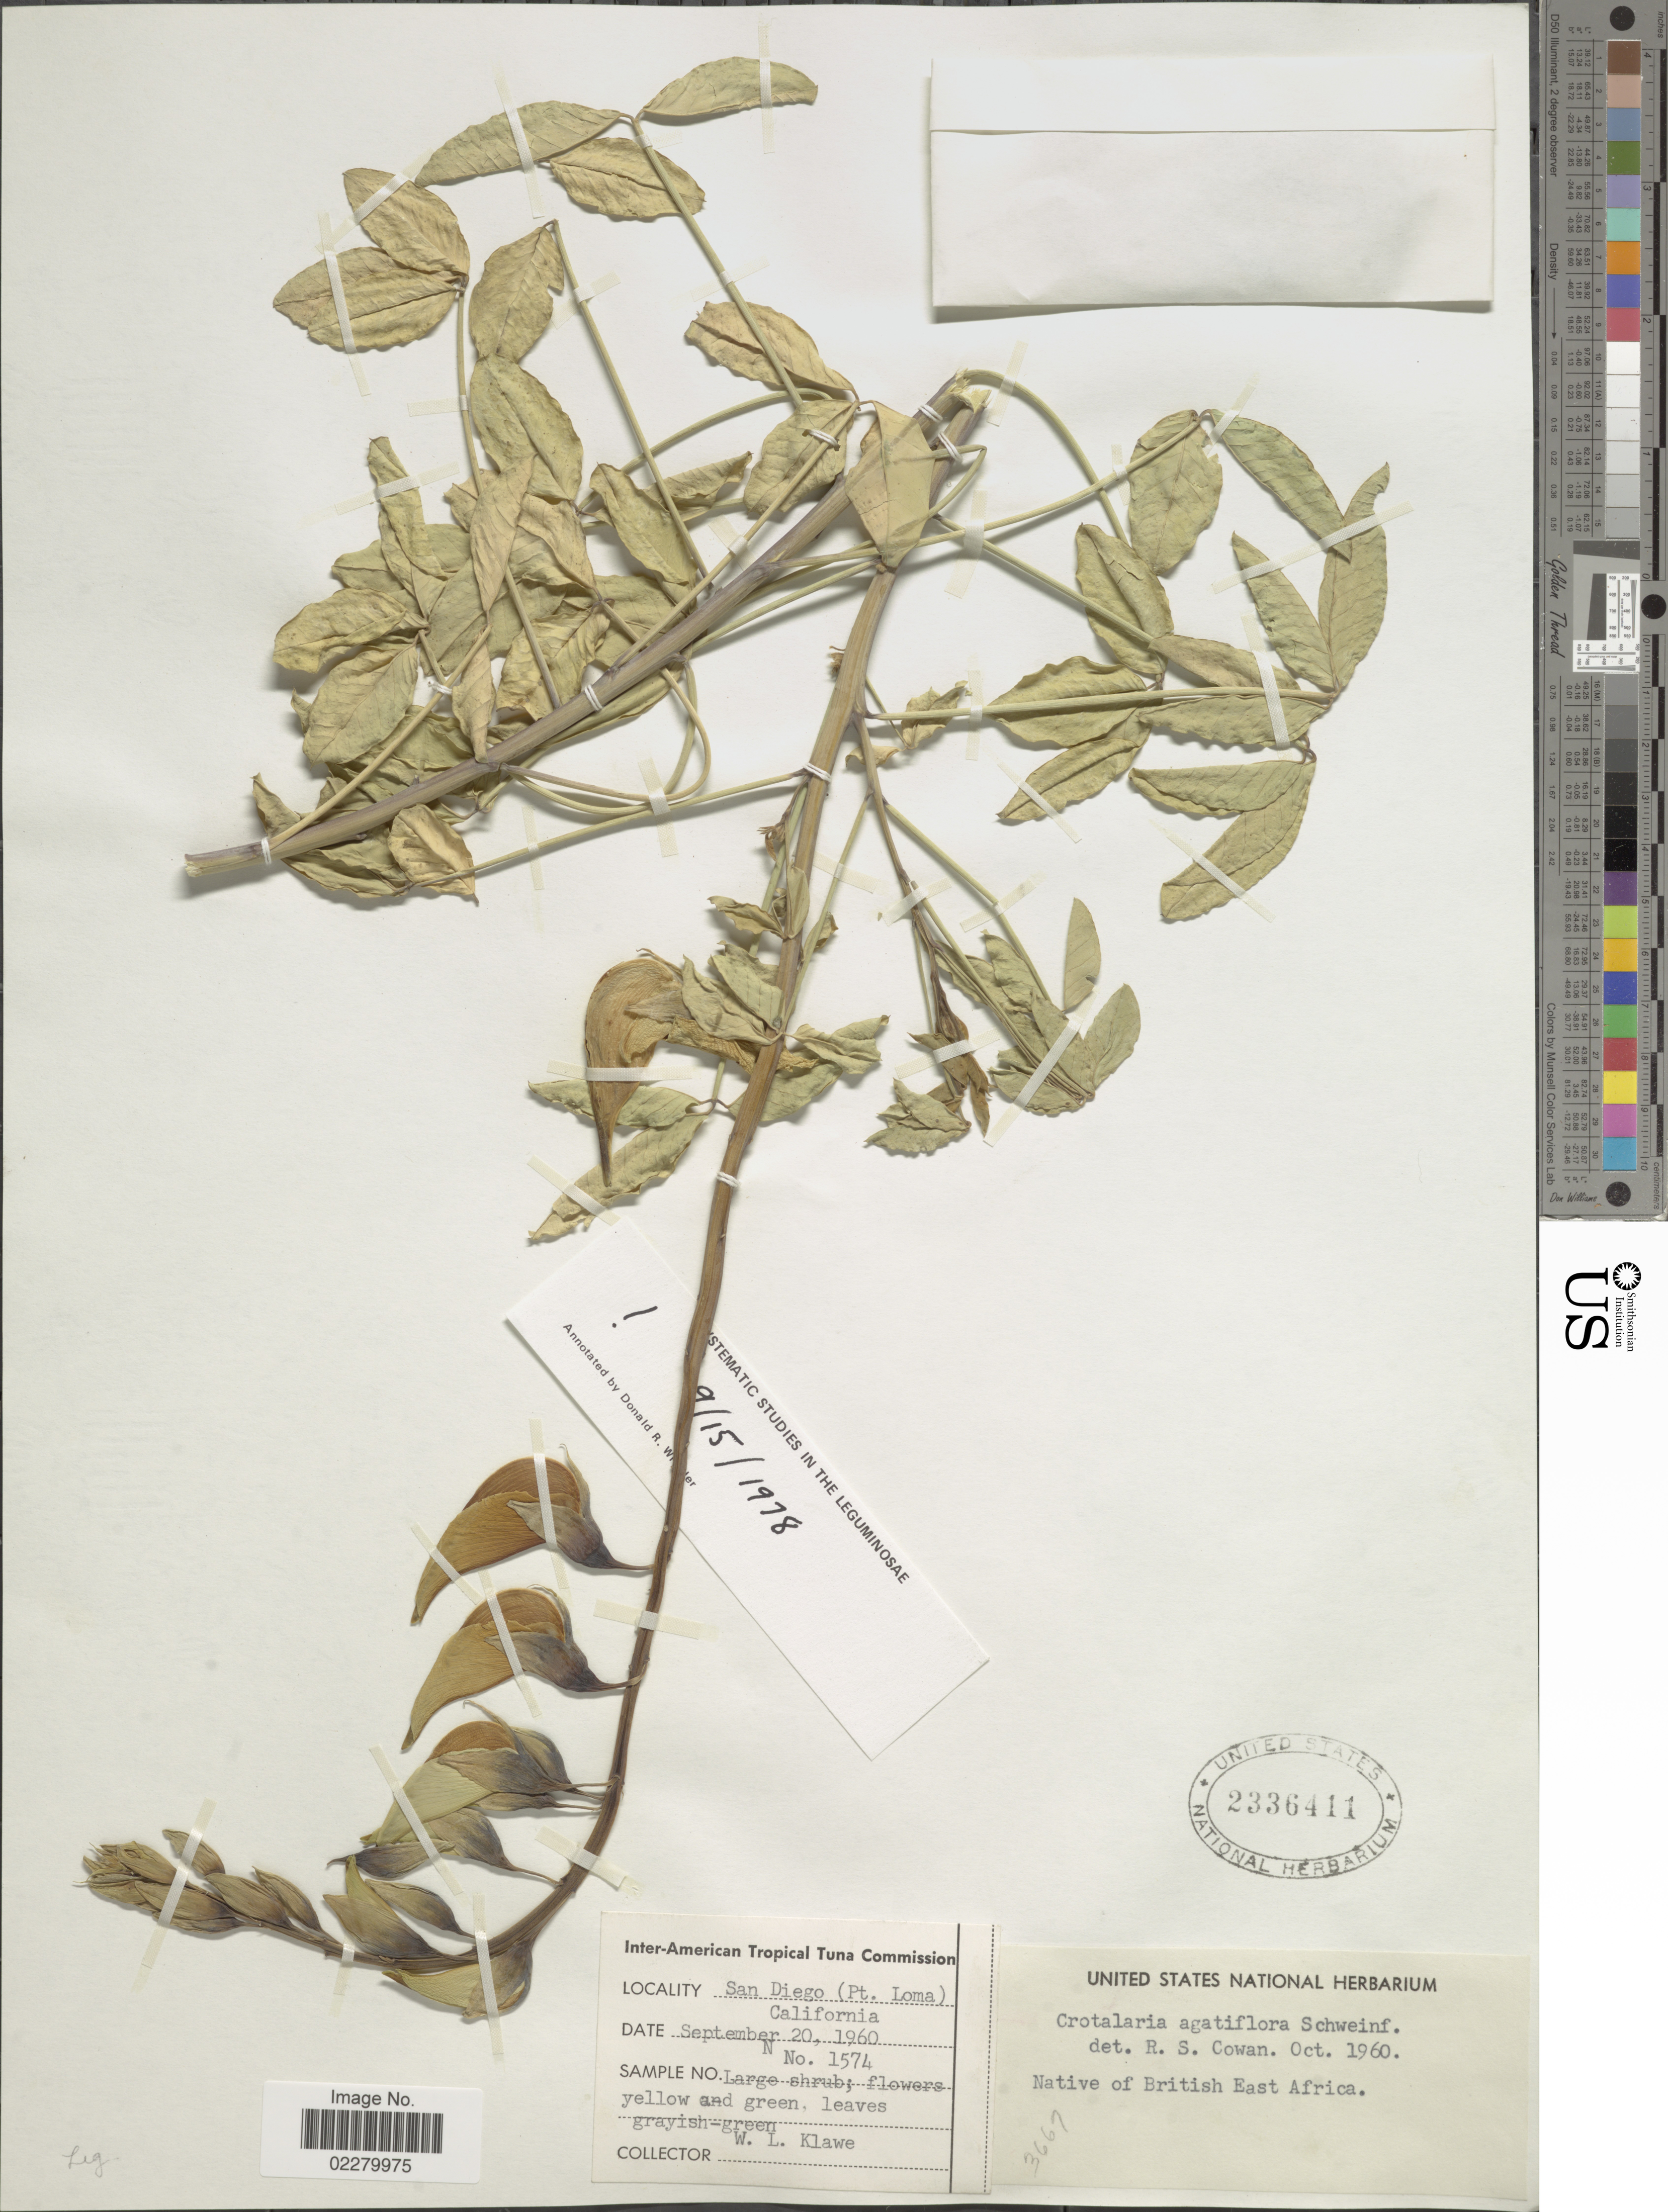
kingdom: Plantae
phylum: Tracheophyta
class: Magnoliopsida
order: Fabales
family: Fabaceae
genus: Crotalaria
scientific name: Crotalaria agatiflora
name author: Schweinf.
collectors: W. Klawe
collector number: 1574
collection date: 1960-09-20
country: United States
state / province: California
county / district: San Diego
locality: San Diego (Pt. Loma) California.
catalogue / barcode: US 2336411